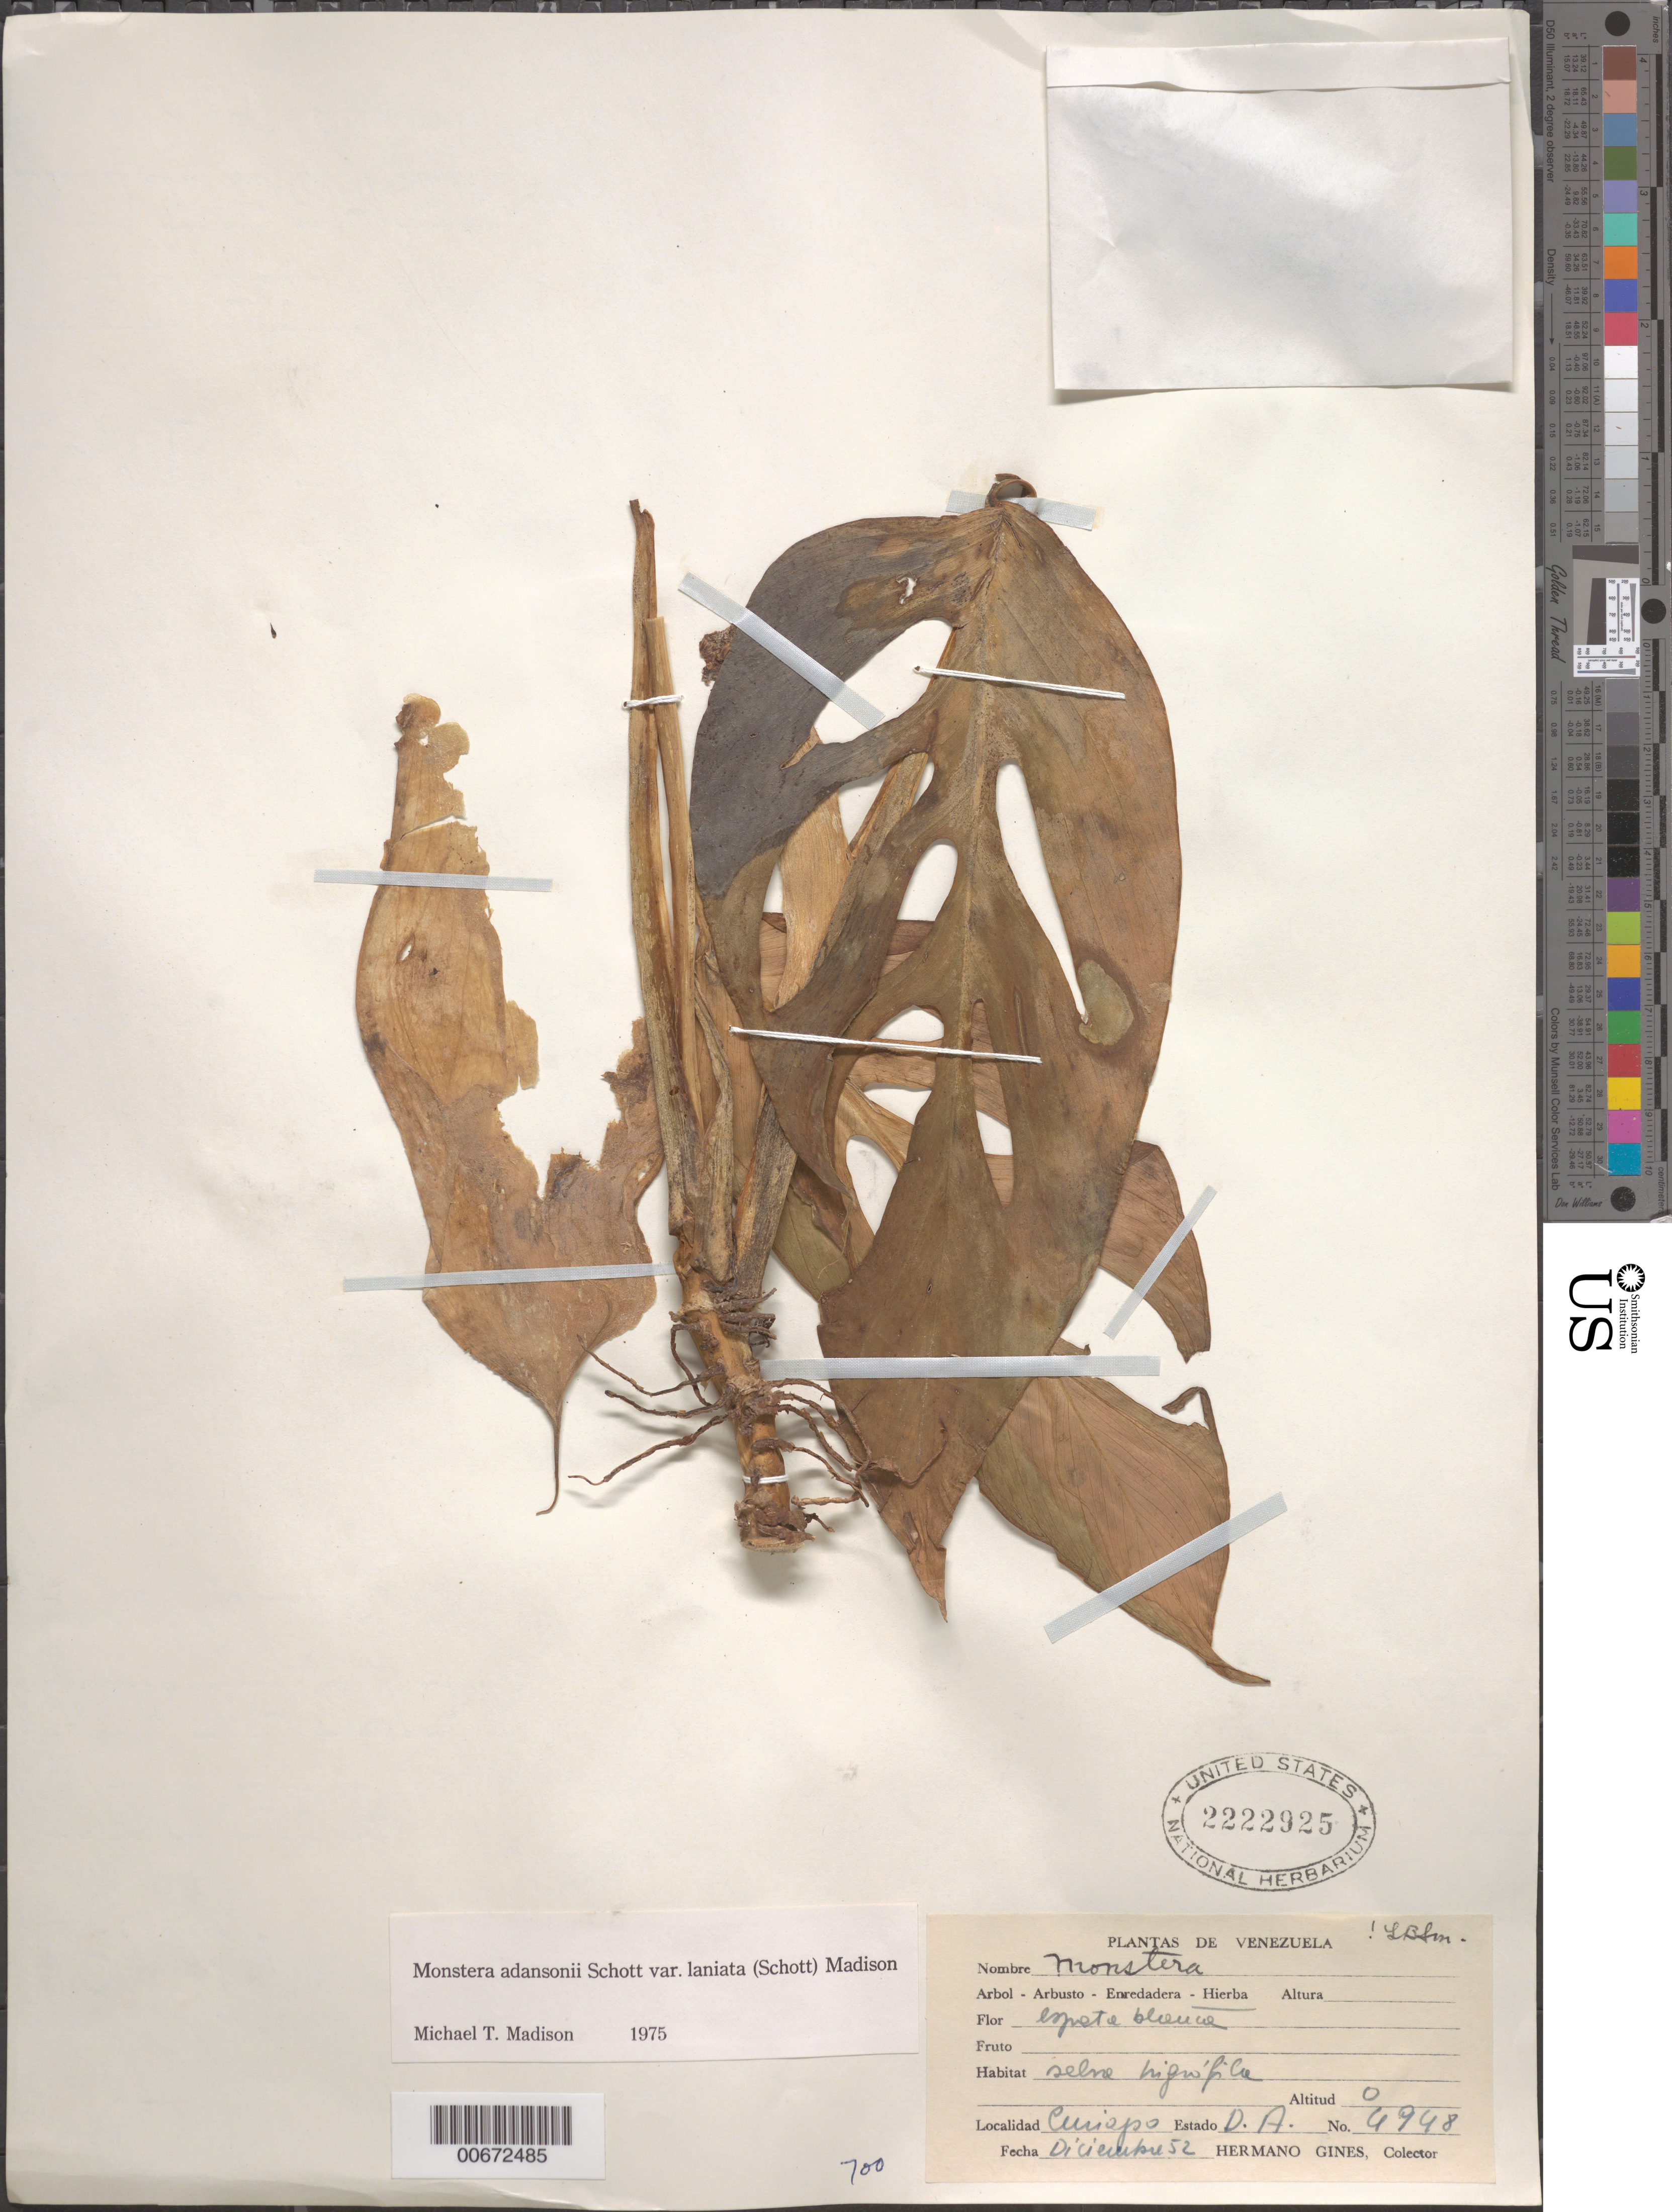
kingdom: Plantae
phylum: Tracheophyta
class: Liliopsida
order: Alismatales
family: Araceae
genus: Monstera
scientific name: Monstera adansonii var. laniata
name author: Schott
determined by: Madison, Michael T.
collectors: H. Gines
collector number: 4948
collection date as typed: Dec-52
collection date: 1952-12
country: Venezuela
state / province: Delta Amacuro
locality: Curiapo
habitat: Higrifila forest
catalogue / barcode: US 2222925